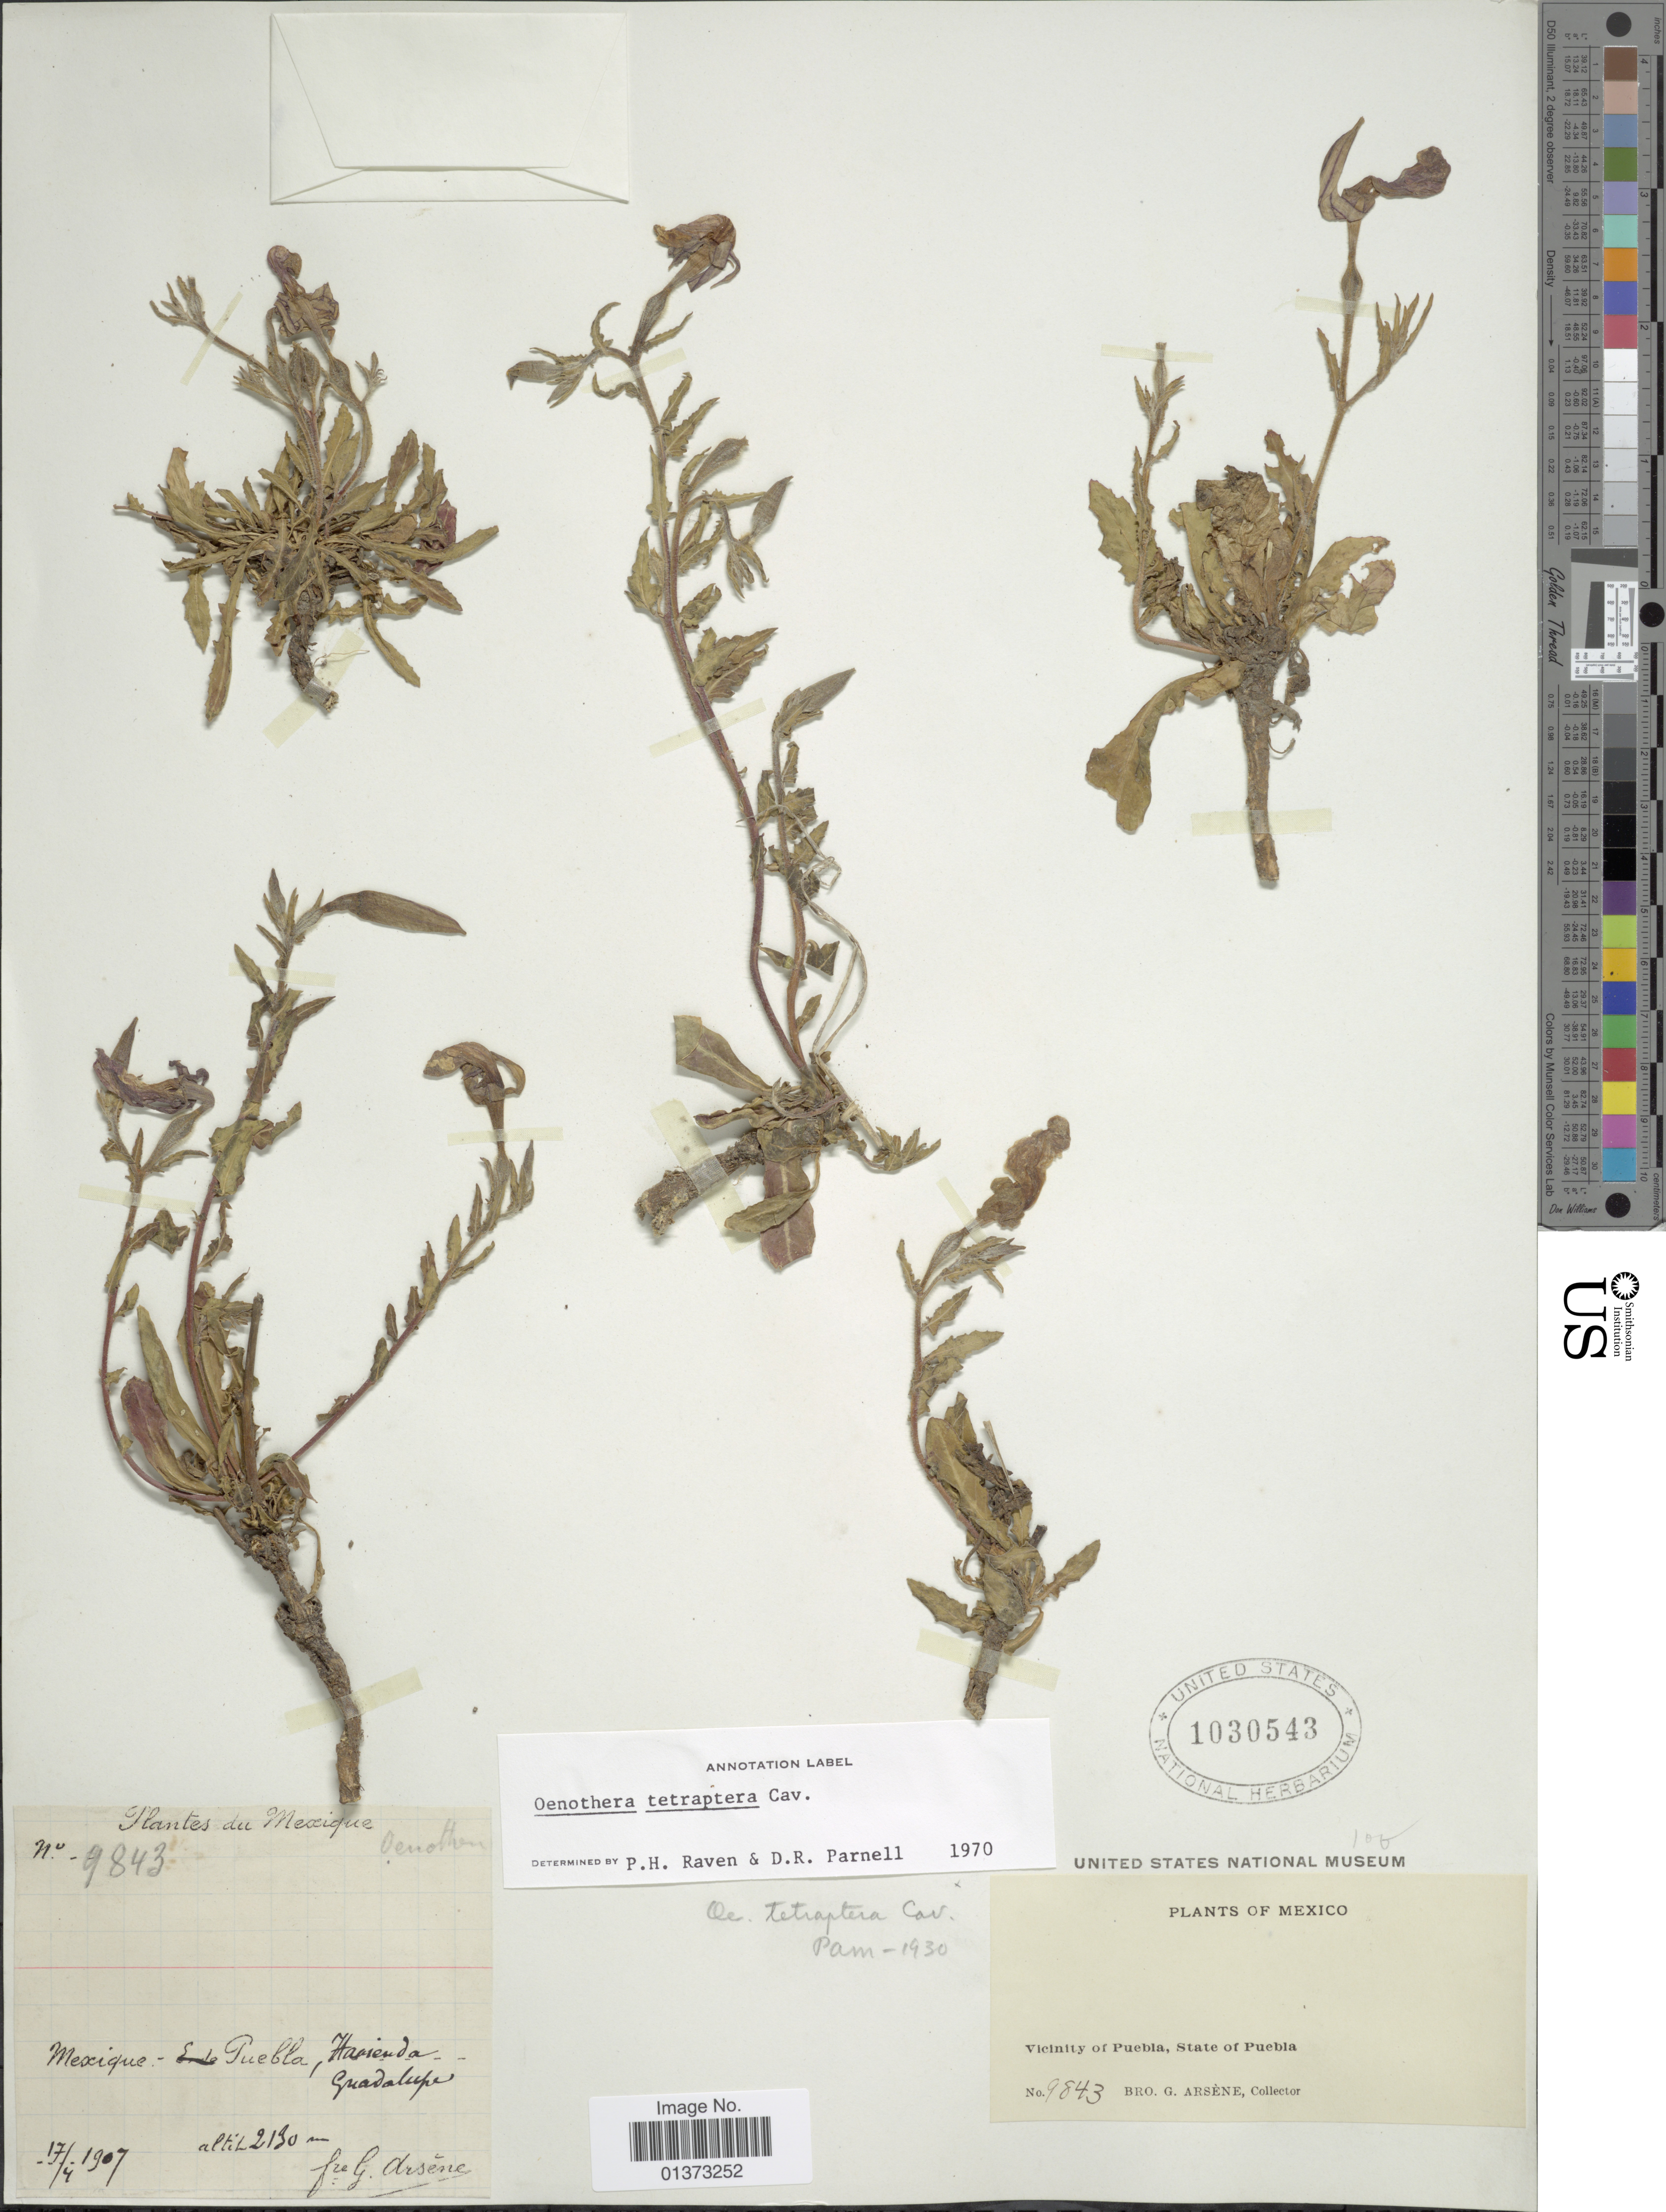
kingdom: Plantae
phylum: Tracheophyta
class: Magnoliopsida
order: Myrtales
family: Onagraceae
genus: Oenothera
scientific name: Oenothera tetraptera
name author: Cav.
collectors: Bro. G. Arsène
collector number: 9843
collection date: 1907-04-17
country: Mexico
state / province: Puebla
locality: Vicinity of Puebla, Hacienda Guadalupe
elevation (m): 2130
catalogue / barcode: US 1030543